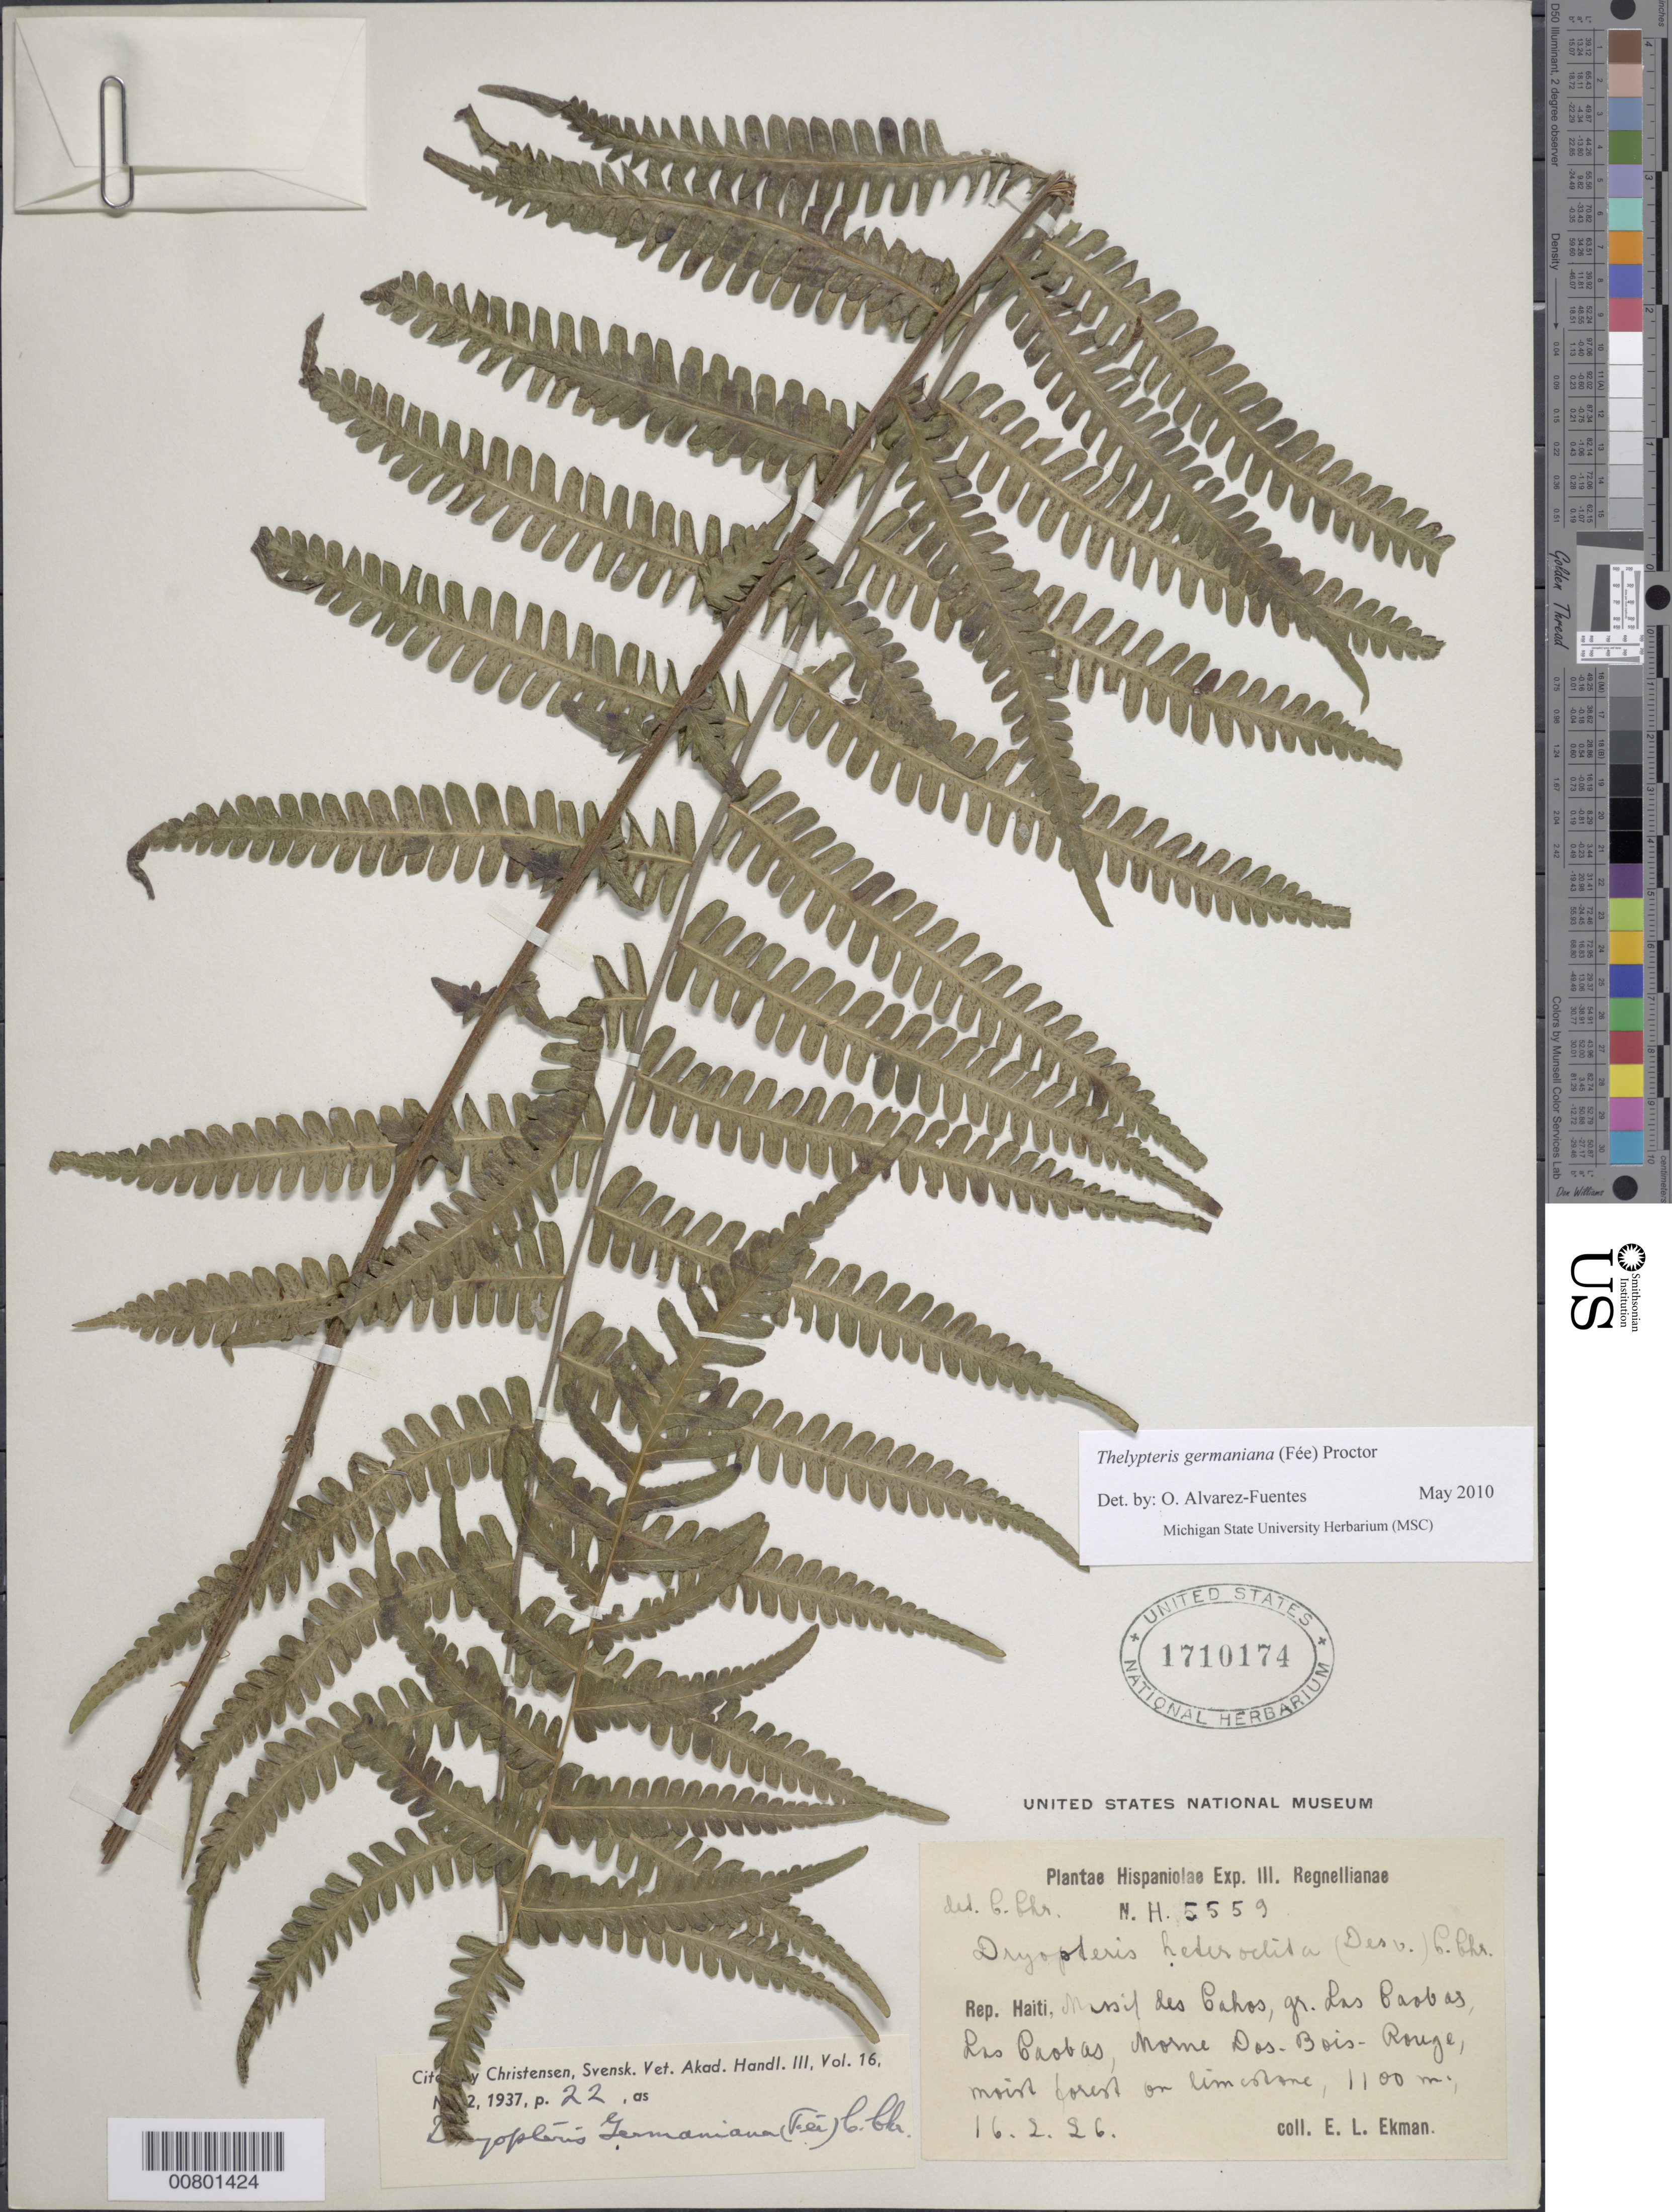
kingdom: Plantae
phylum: Tracheophyta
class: Polypodiopsida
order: Polypodiales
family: Thelypteridaceae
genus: Amauropelta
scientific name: Amauropelta germaniana (Fée) comb. nov., ined. 2015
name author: (Fée)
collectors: E. L. Ekman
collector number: H 5559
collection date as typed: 16 Feb 1926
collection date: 1926-02-16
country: Haiti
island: Hispaniola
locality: Massif des Cahos, gr. Las Caobas, Las Caobas, Morne Dos-Bois-Rouge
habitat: Moist forest on limestone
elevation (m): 1100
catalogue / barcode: US 1710174